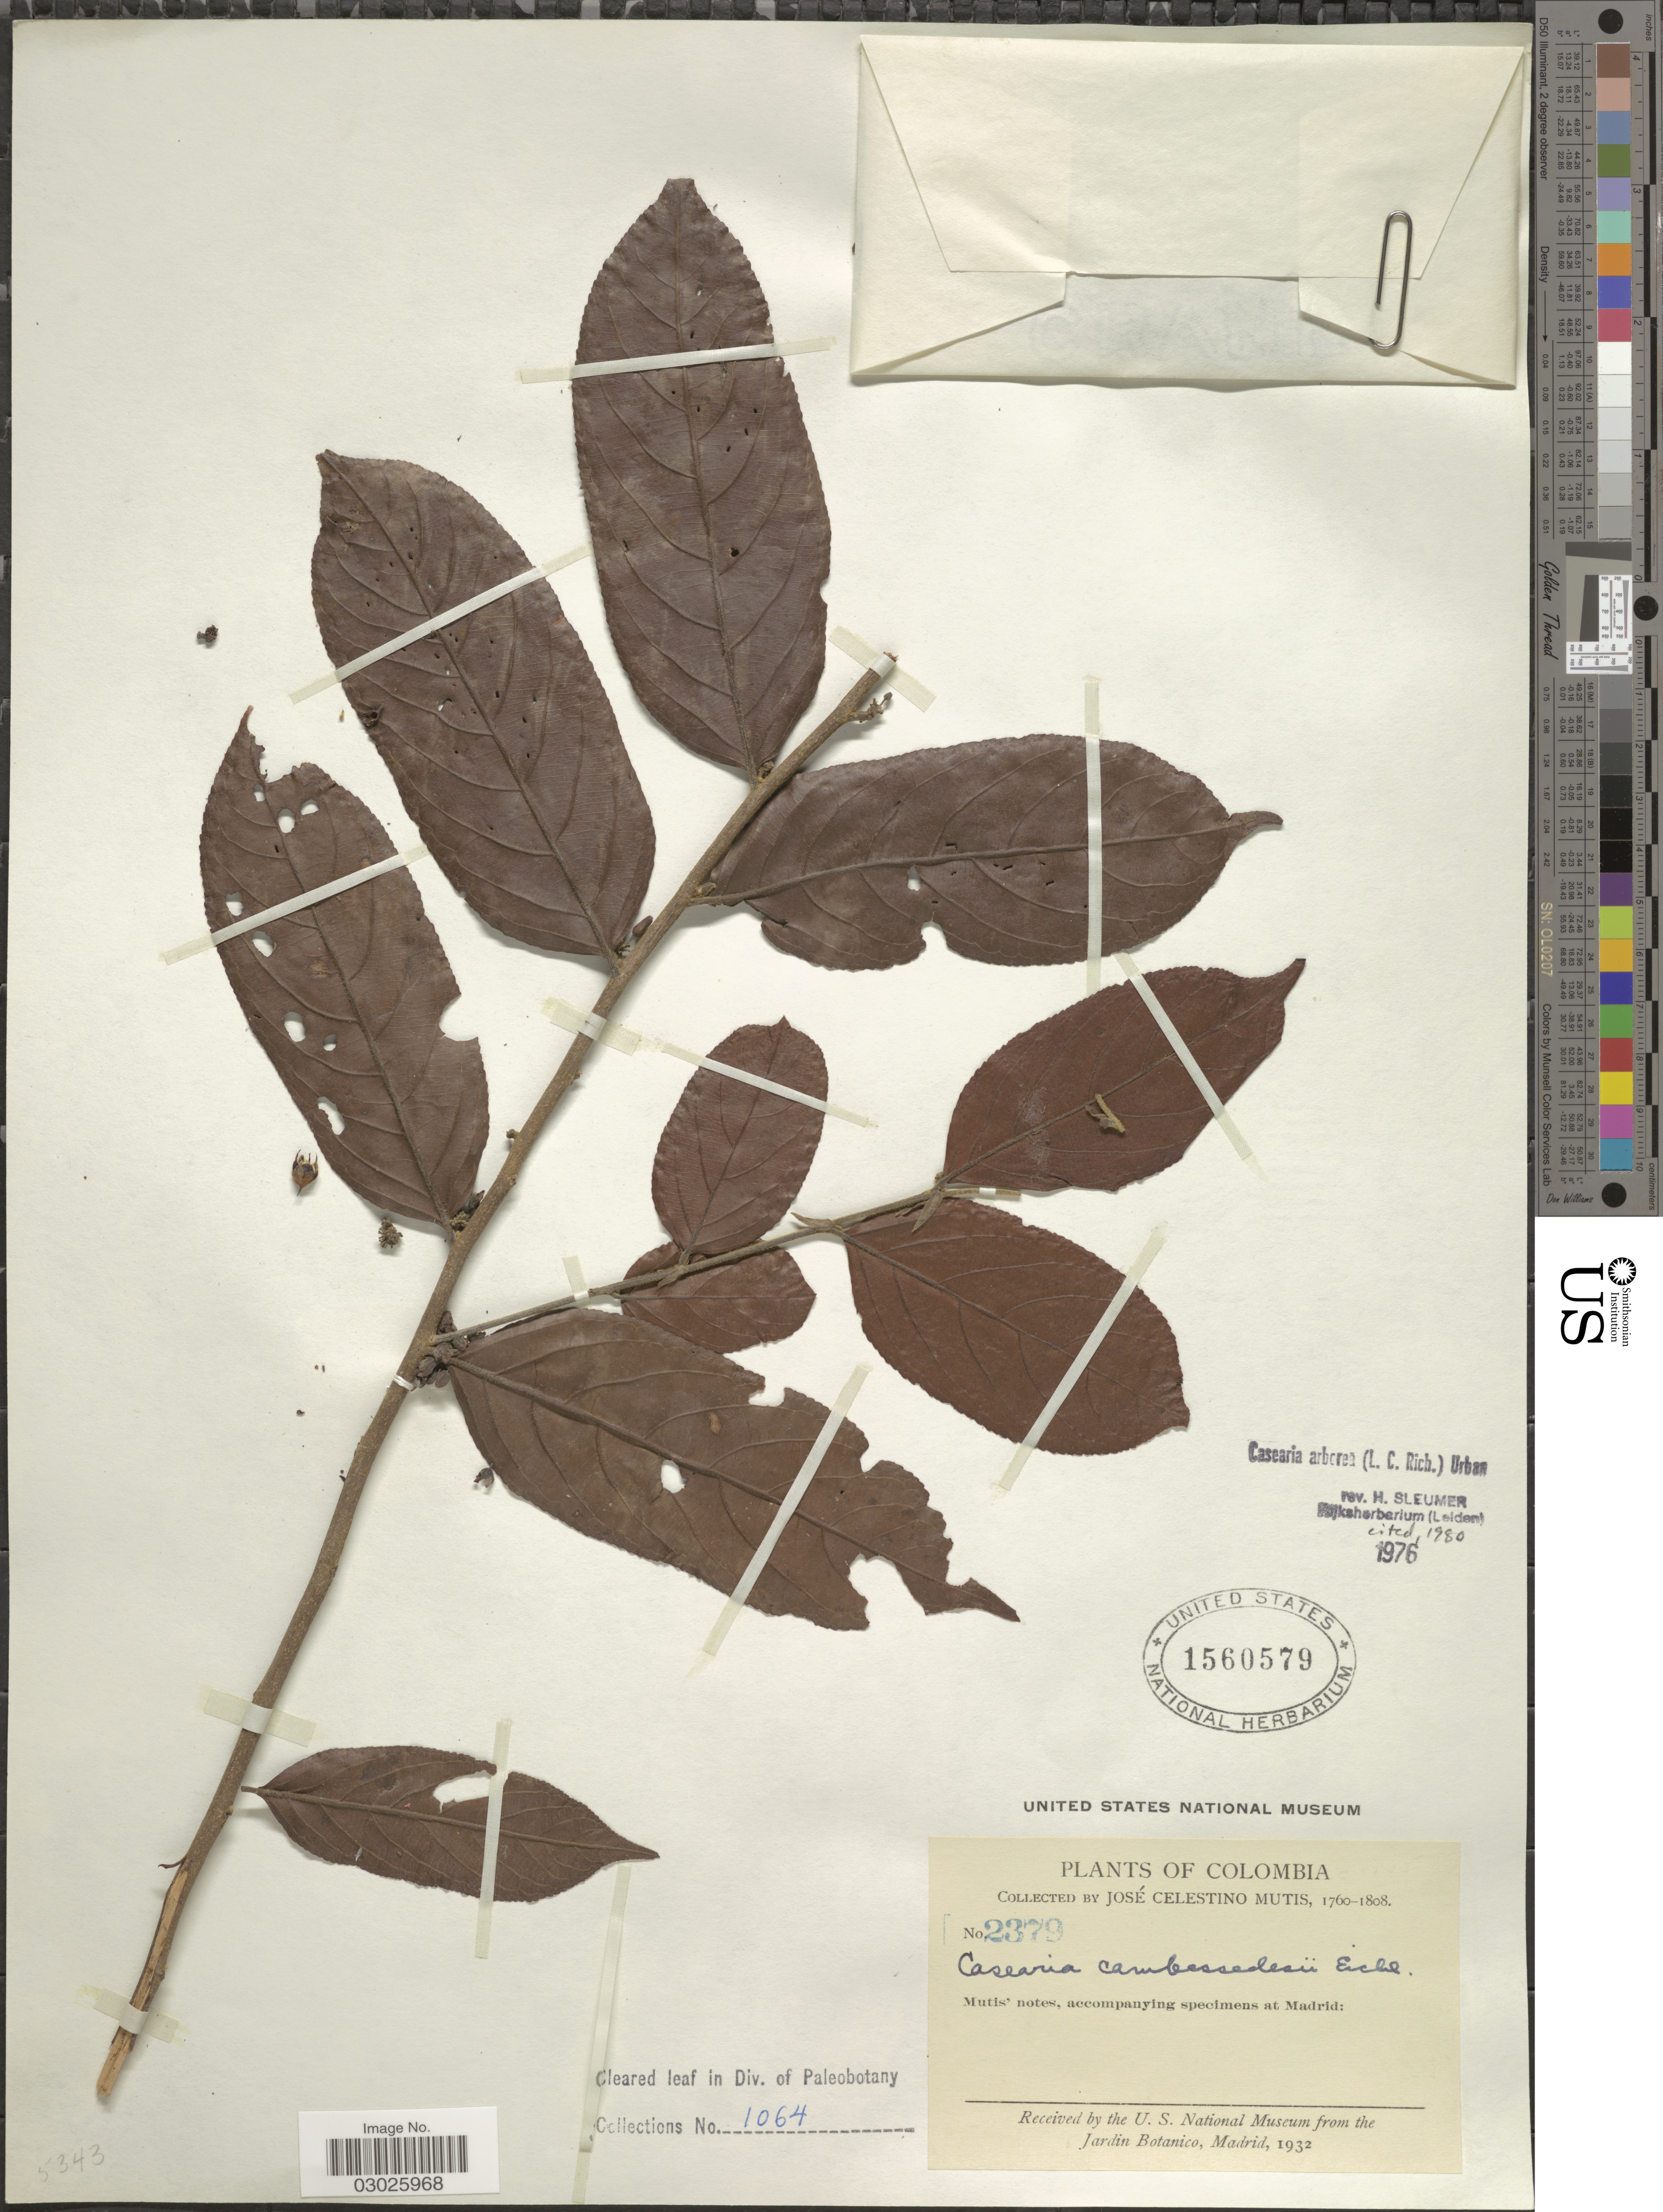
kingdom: Plantae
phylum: Tracheophyta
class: Magnoliopsida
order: Malpighiales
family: Salicaceae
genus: Casearia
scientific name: Casearia arborea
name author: (Rich.) Urb.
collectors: J. C. B. Mutis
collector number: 2379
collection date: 1760/1808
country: Colombia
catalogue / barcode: US 1560579